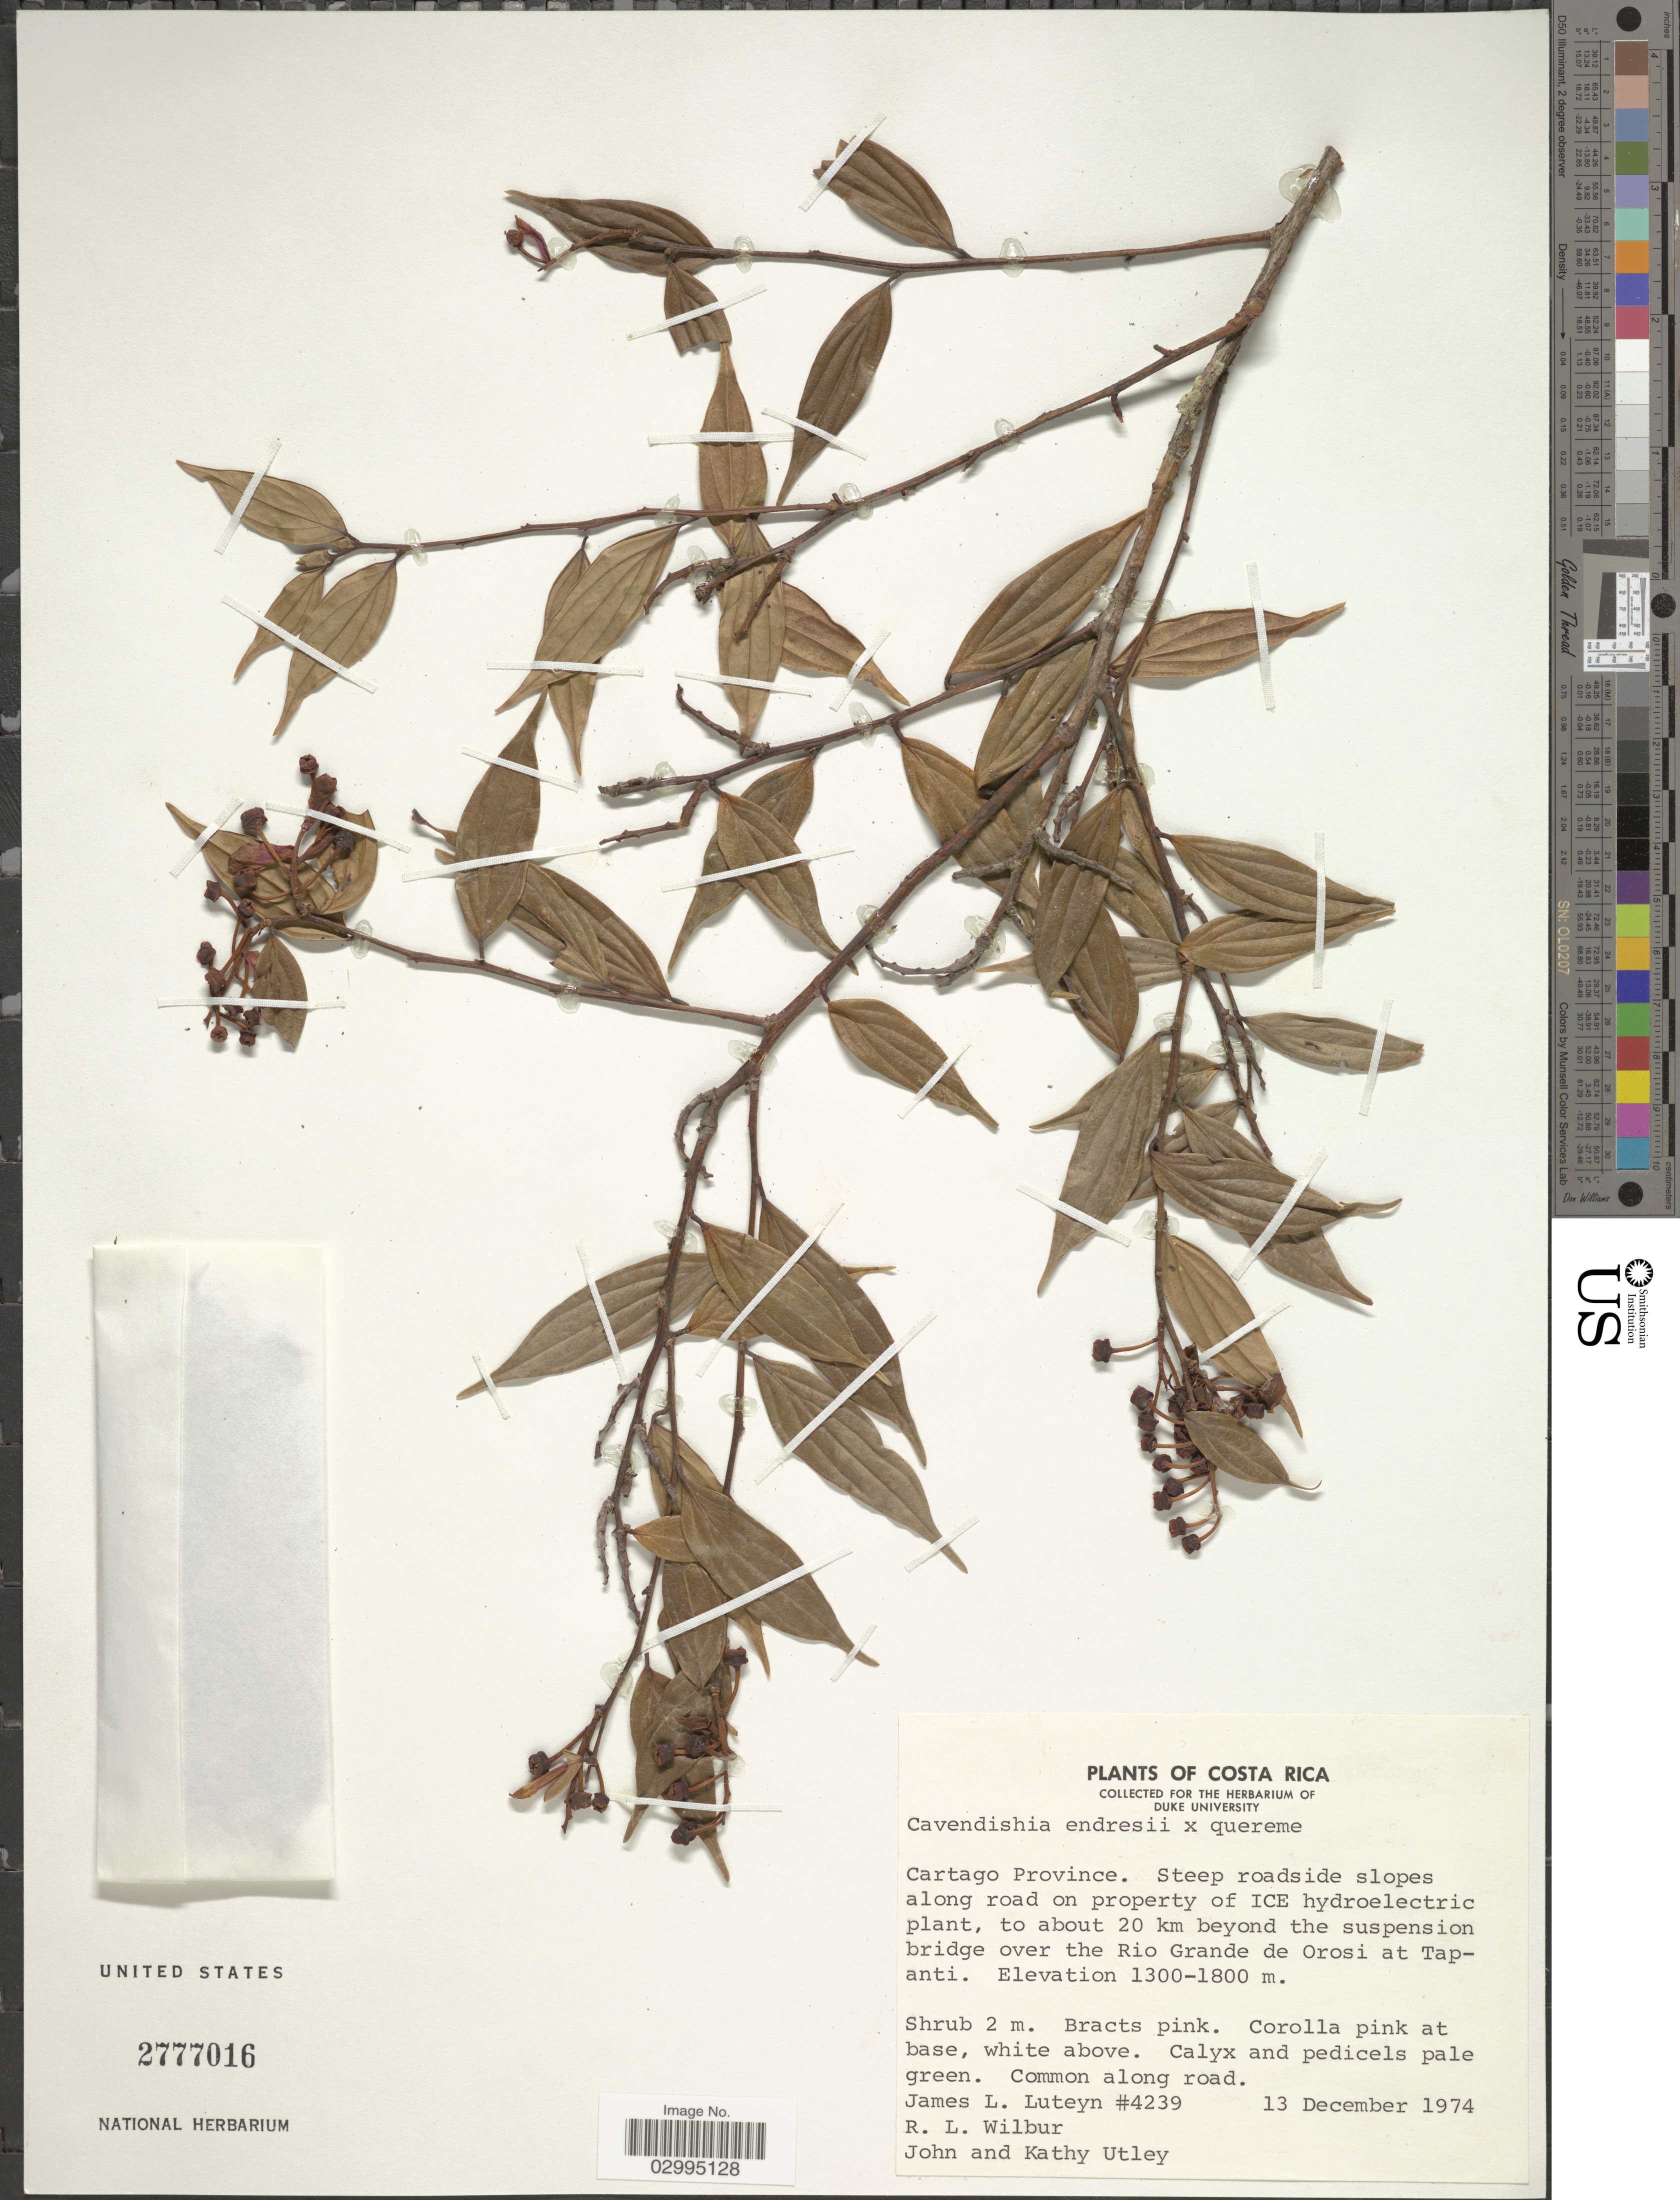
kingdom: Plantae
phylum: Tracheophyta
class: Magnoliopsida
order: Ericales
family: Ericaceae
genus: Cavendishia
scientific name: Cavendishia endresii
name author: Hemsl.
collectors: J. L. Luteyn, R. L. Wilbur, J. F. Utley & K. Burt-Utley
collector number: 4239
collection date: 1974-12-13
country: Costa Rica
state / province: Cartago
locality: Cartago Province. Steep roadside slopes along road on property of ICE hydroelectric plant, to about 20 km beyond the suspension bridge over the Rio Grande de Orosi at Tapanti.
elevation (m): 1300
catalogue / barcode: US 2777016